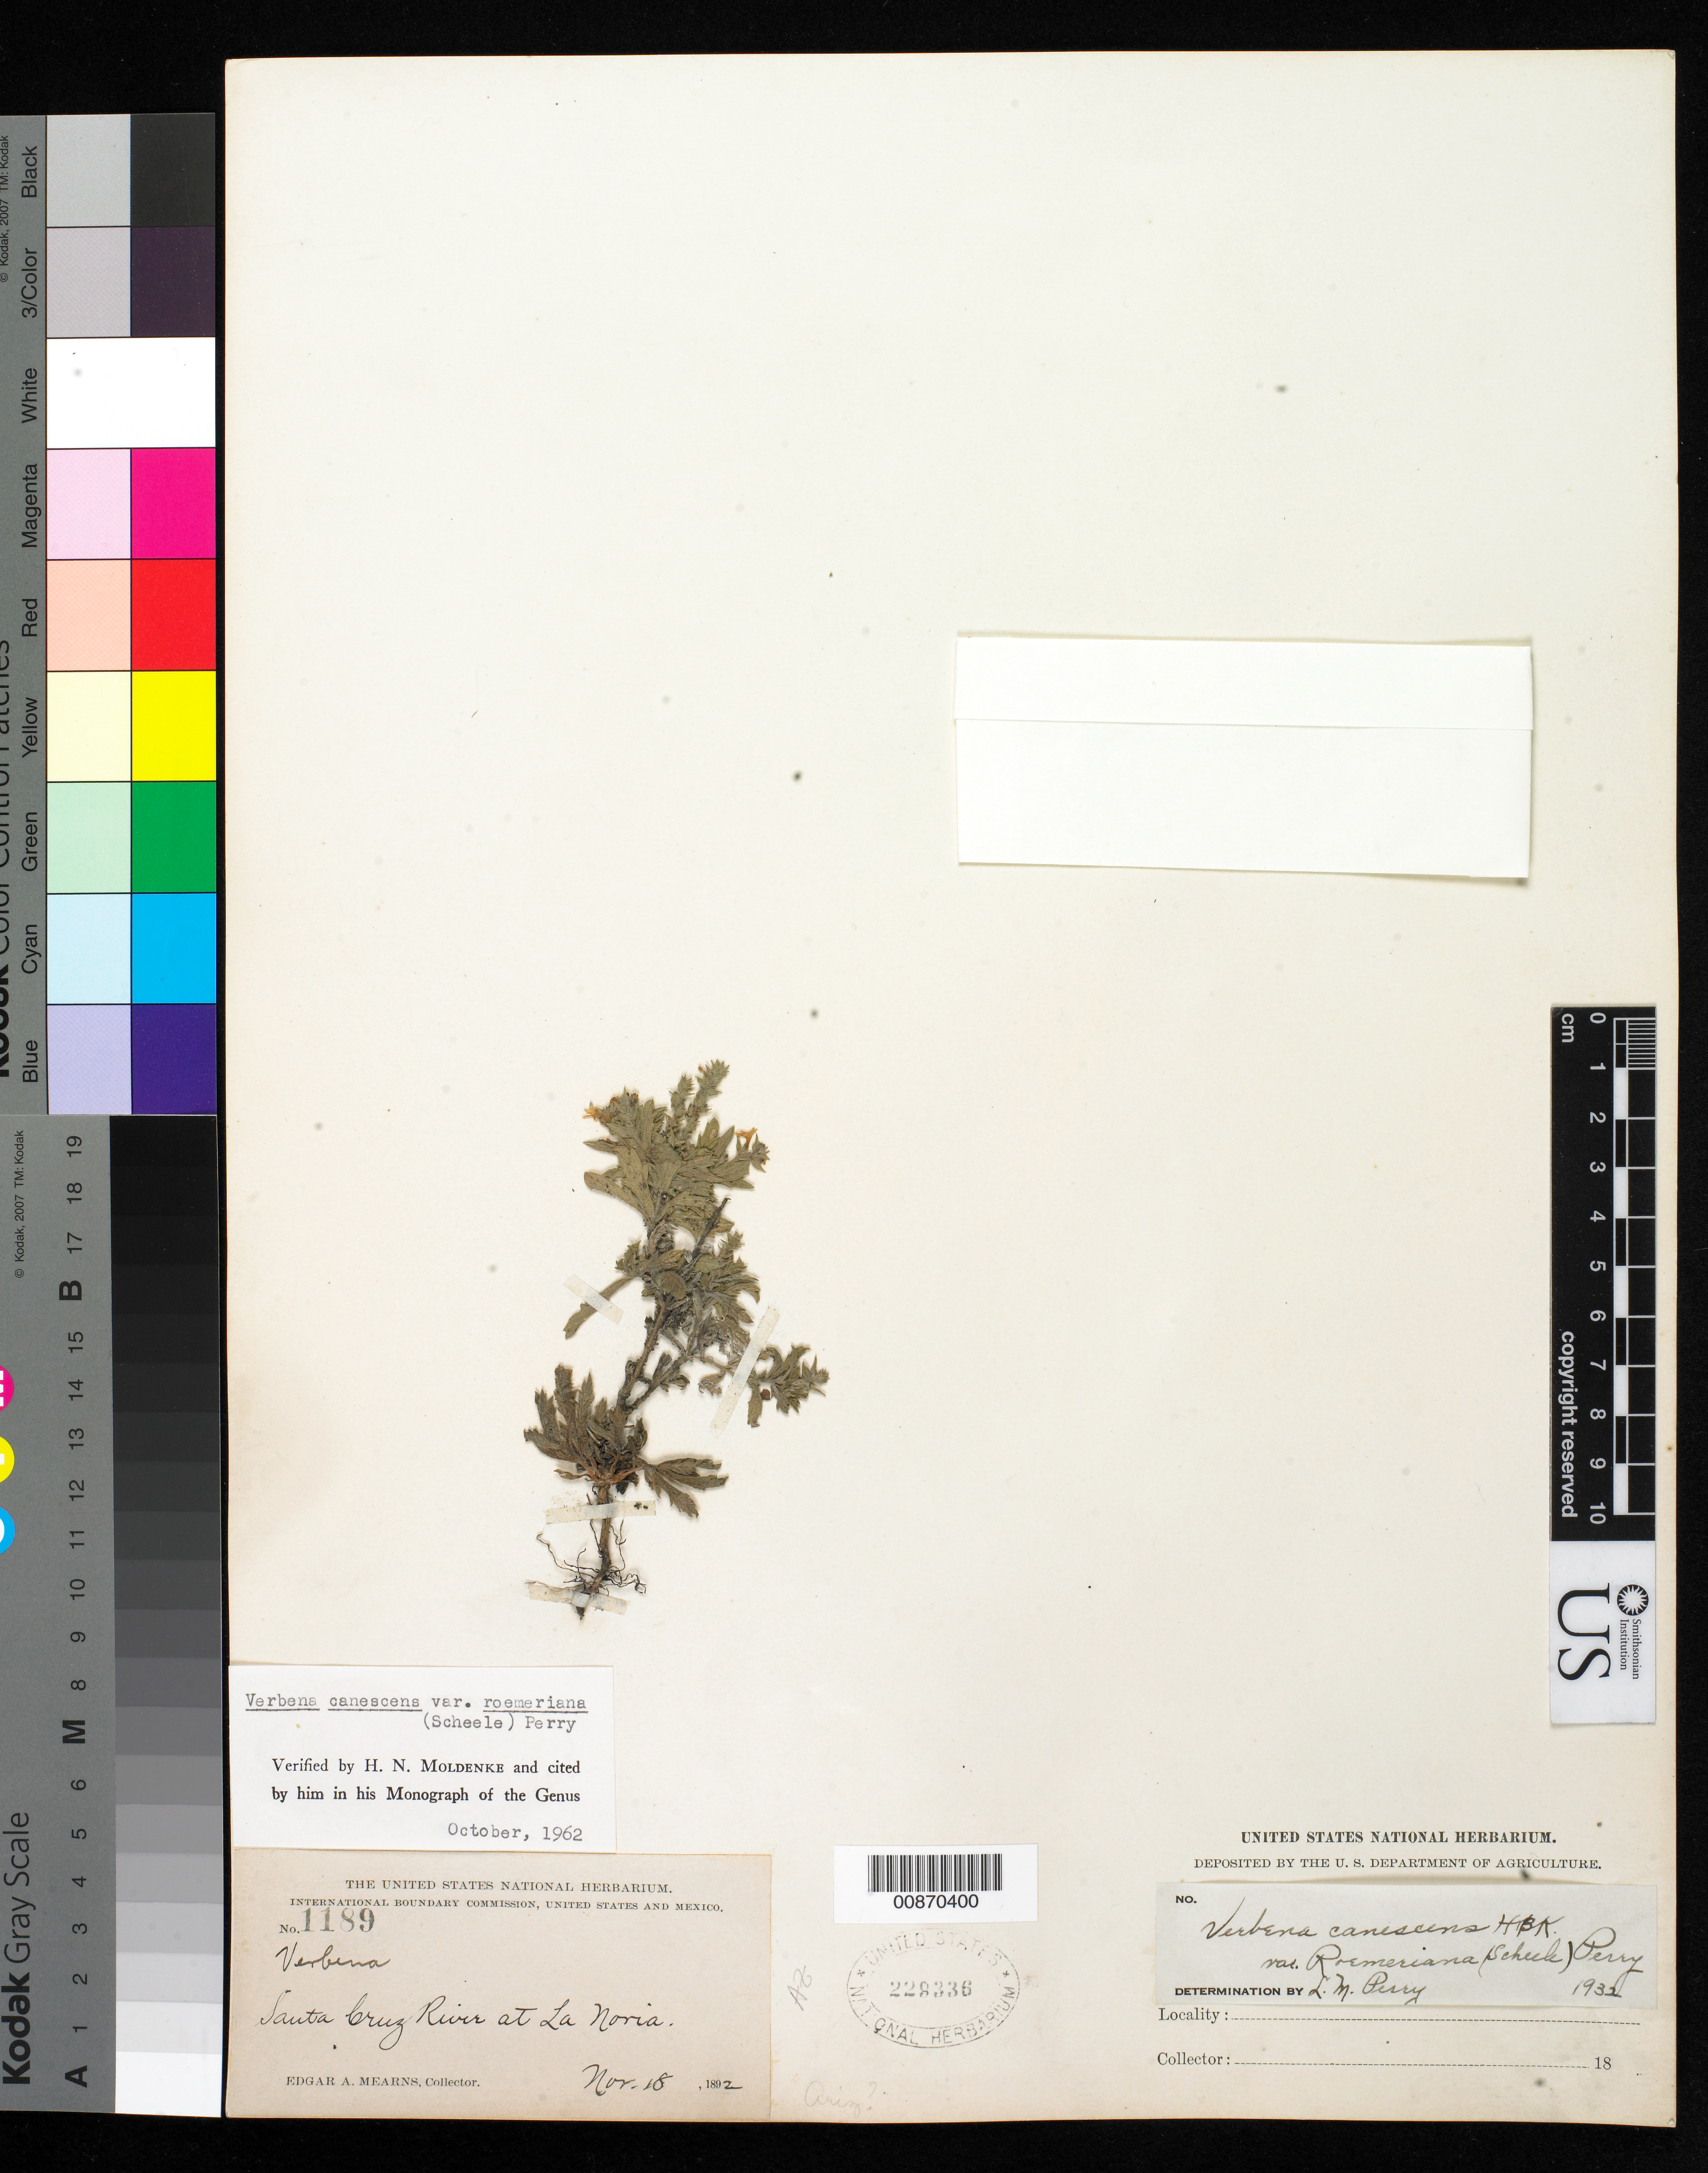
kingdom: Plantae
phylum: Tracheophyta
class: Magnoliopsida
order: Lamiales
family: Verbenaceae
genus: Verbena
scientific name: Verbena canescens var. roemeriana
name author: (Scheele) L.M. Perry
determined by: Moldenke, H. N.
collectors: E. A. Mearns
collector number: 1189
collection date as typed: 18 Nov 1892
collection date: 1892-11-18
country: United States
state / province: Arizona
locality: Santa Cruz River, at La Noria.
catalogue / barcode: US 229336